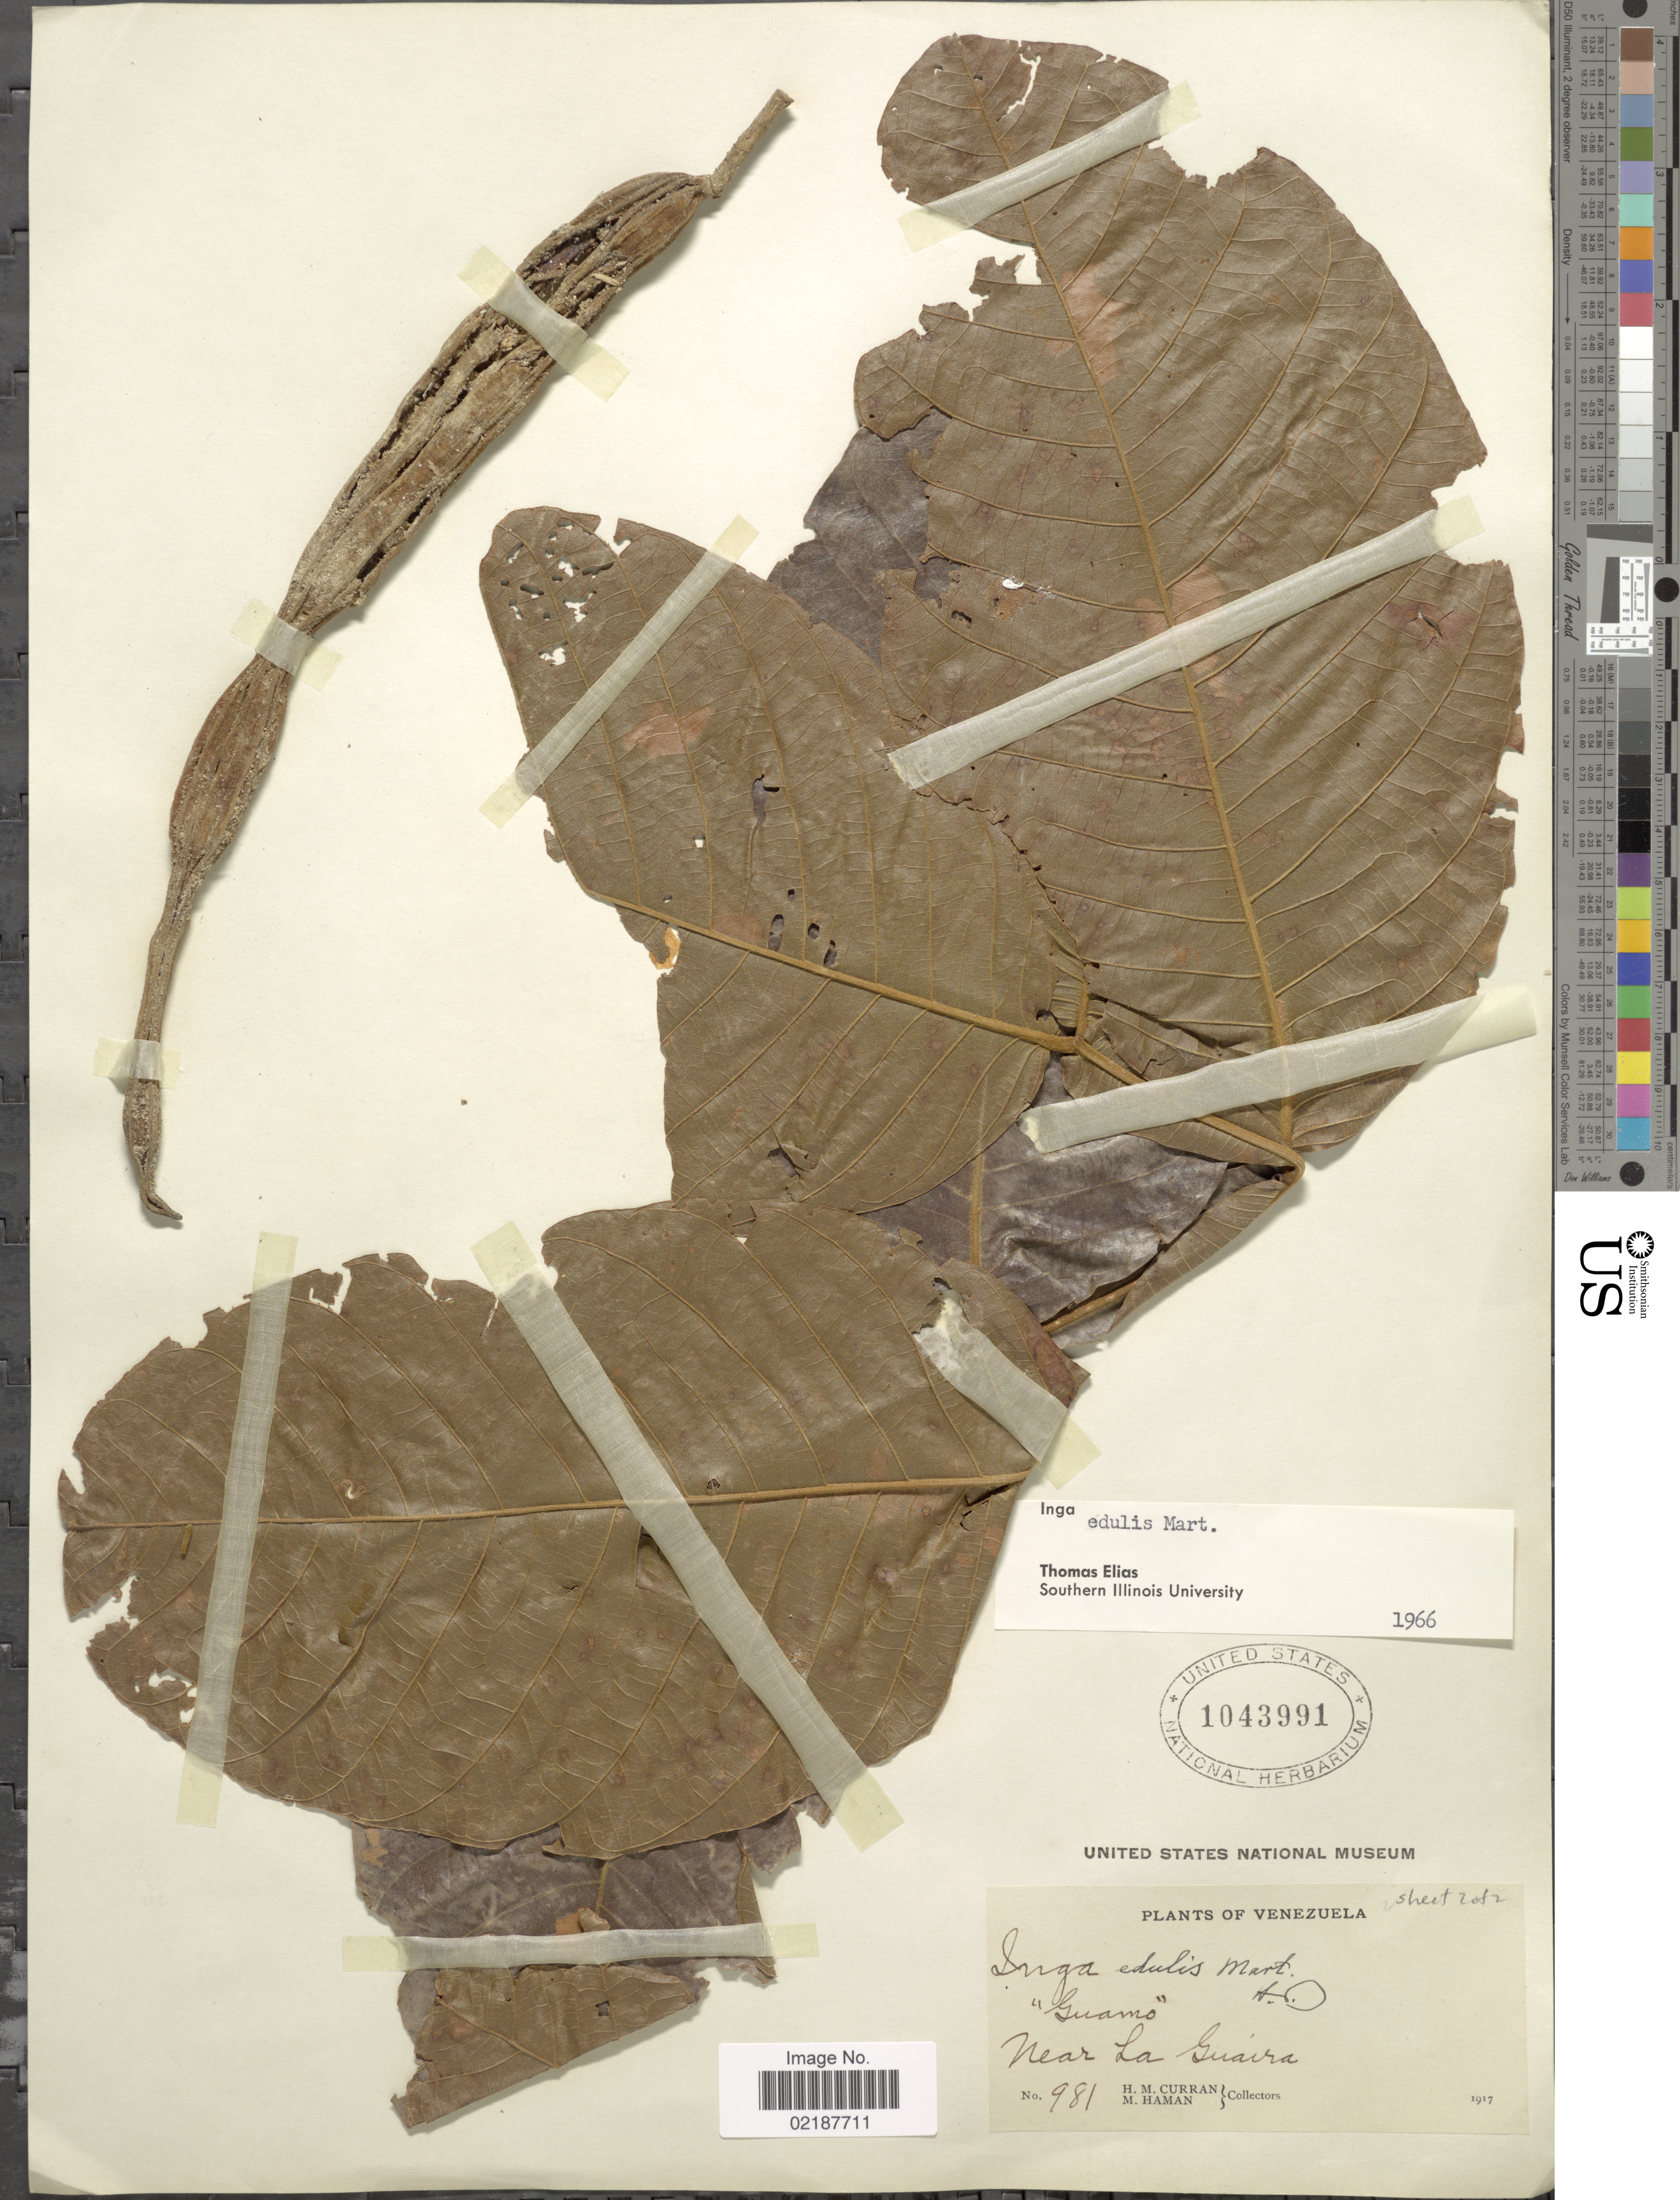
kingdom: Plantae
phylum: Tracheophyta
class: Magnoliopsida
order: Fabales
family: Fabaceae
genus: Inga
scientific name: Inga edulis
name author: Mart.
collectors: H. M. Curran & H. Haman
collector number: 981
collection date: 1917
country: Venezuela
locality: Near La Guaira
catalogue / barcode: US 1043991